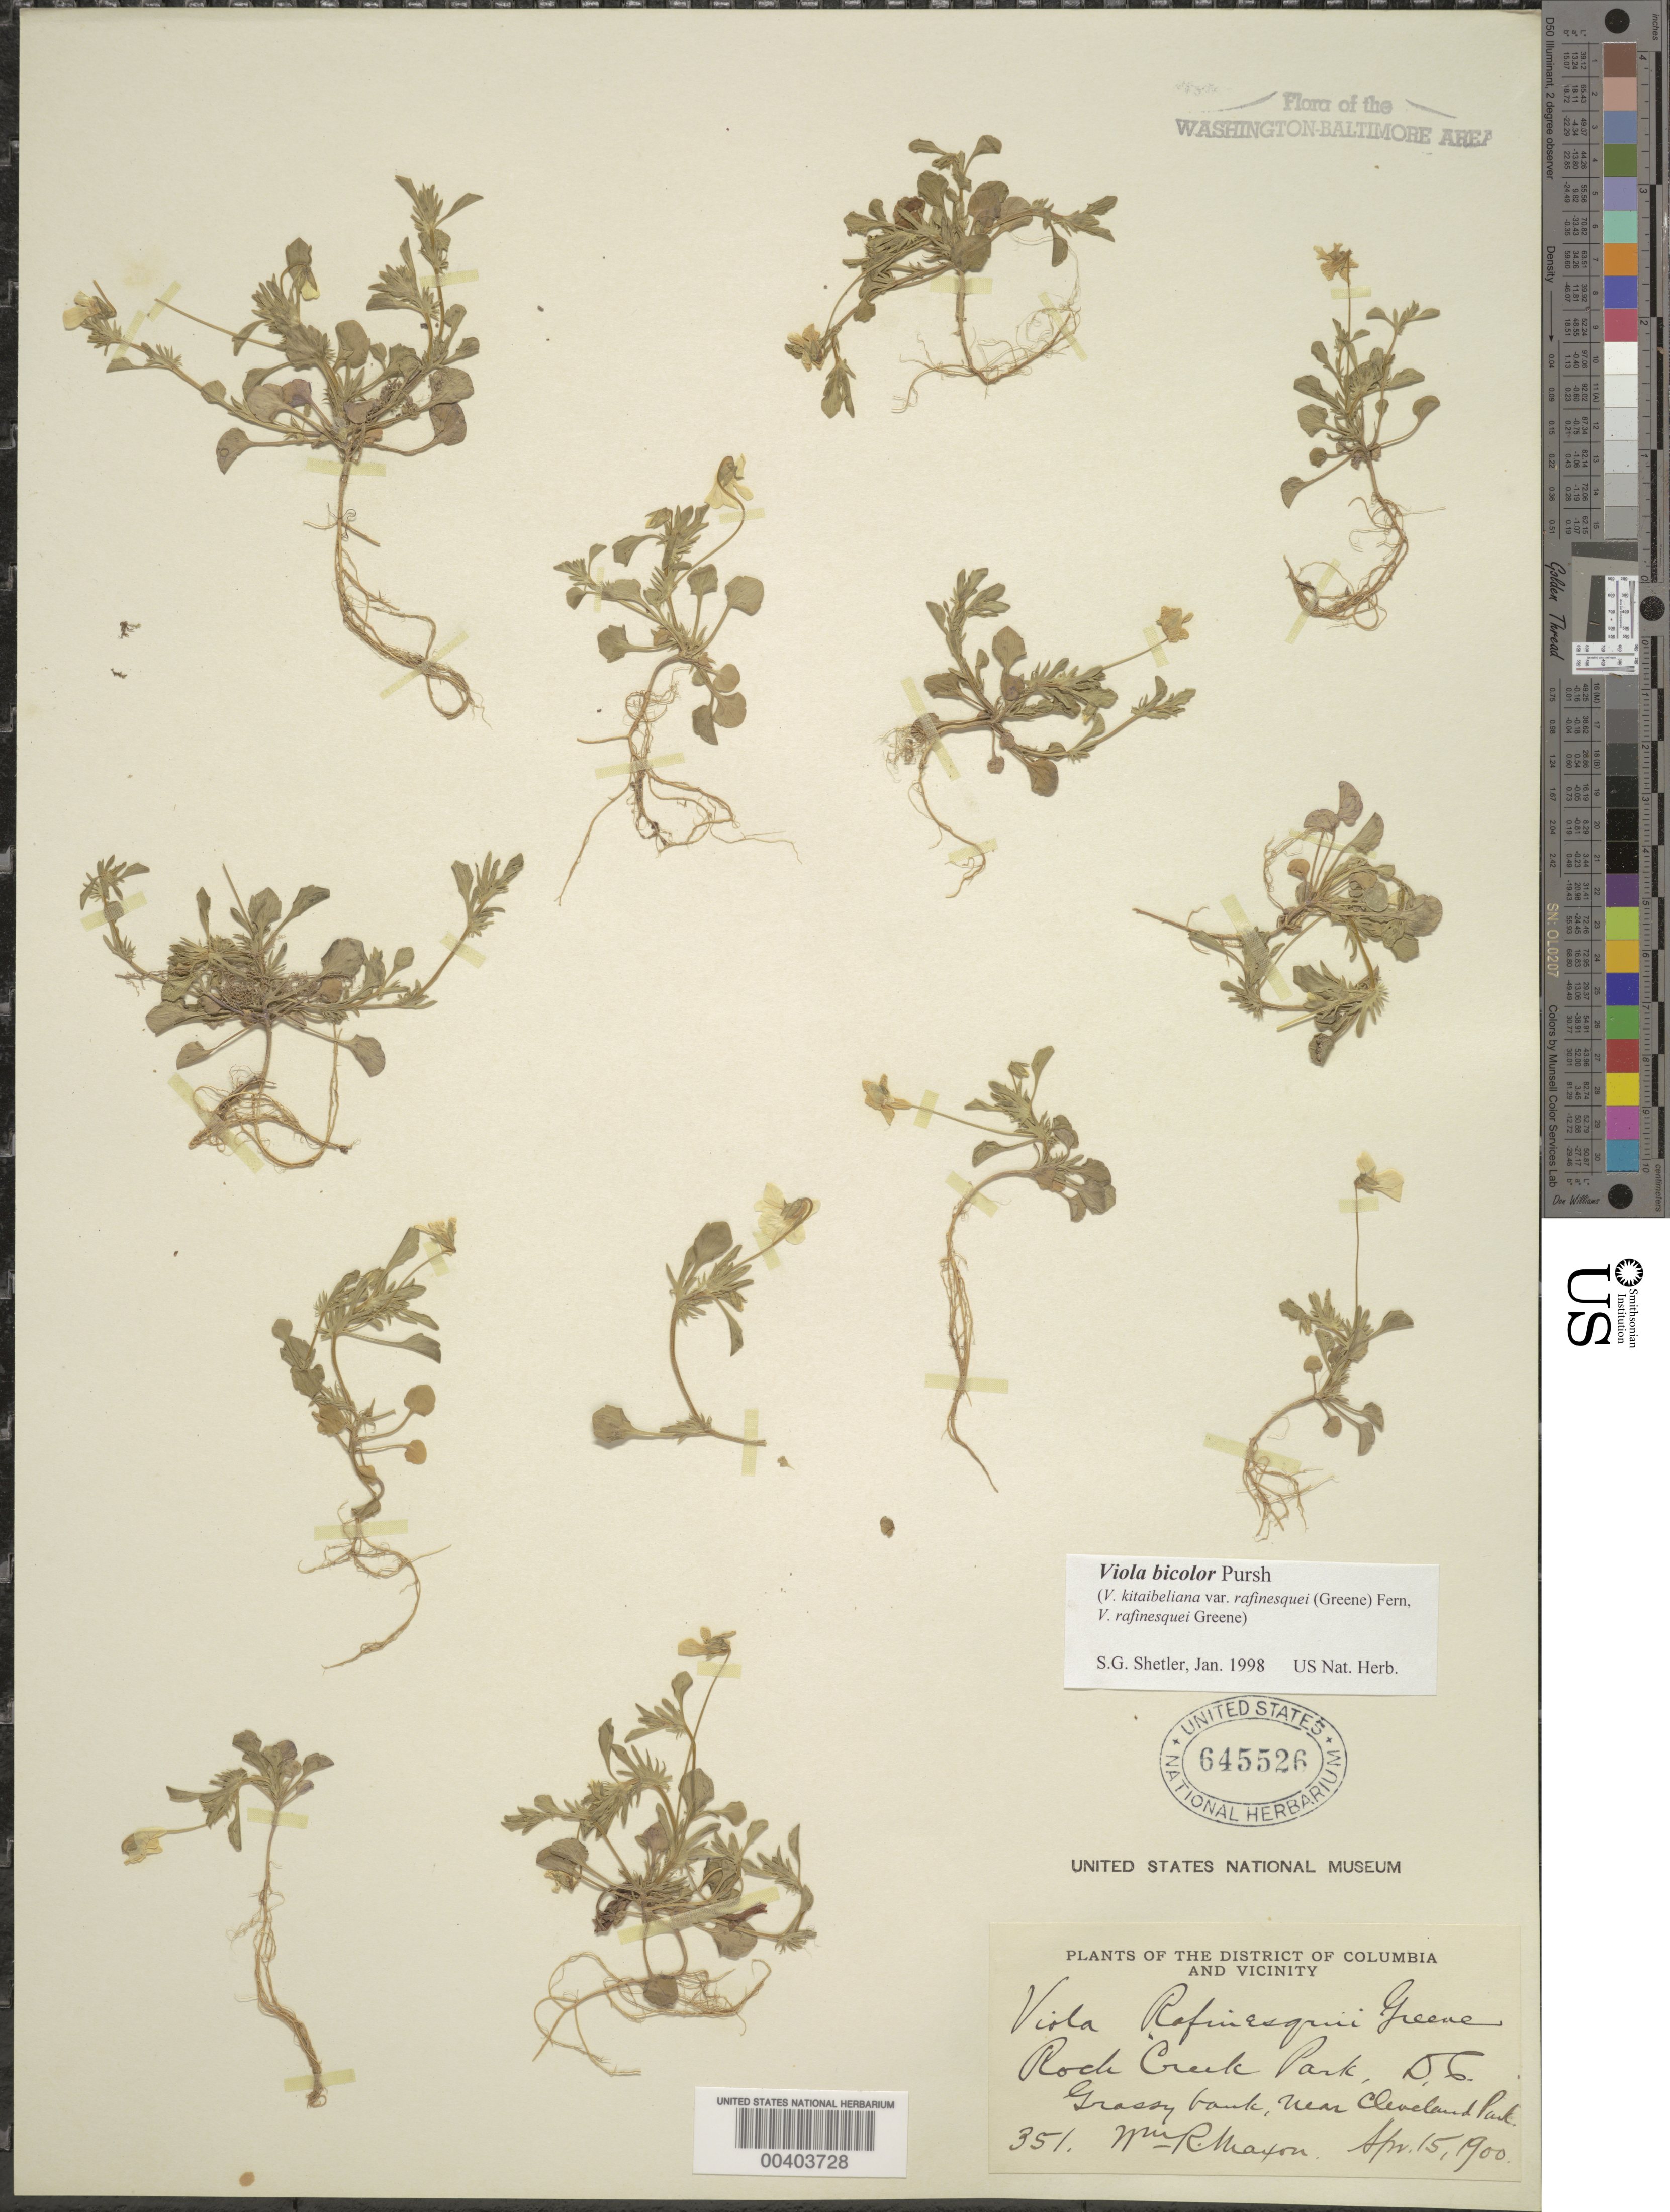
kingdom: Plantae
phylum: Tracheophyta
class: Magnoliopsida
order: Malpighiales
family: Violaceae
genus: Viola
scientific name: Viola bicolor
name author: Pursh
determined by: Shetler, Stanwyn G., (US), NMNH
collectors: W. R. Maxon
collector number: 351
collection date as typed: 15 Apr 1900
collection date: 1900-04-15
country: United States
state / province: District of Columbia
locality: Rock Creek Park, Cleveland Park vicinity Rock Creek Park and vicinity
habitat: Grassy bank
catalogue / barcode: US 645526